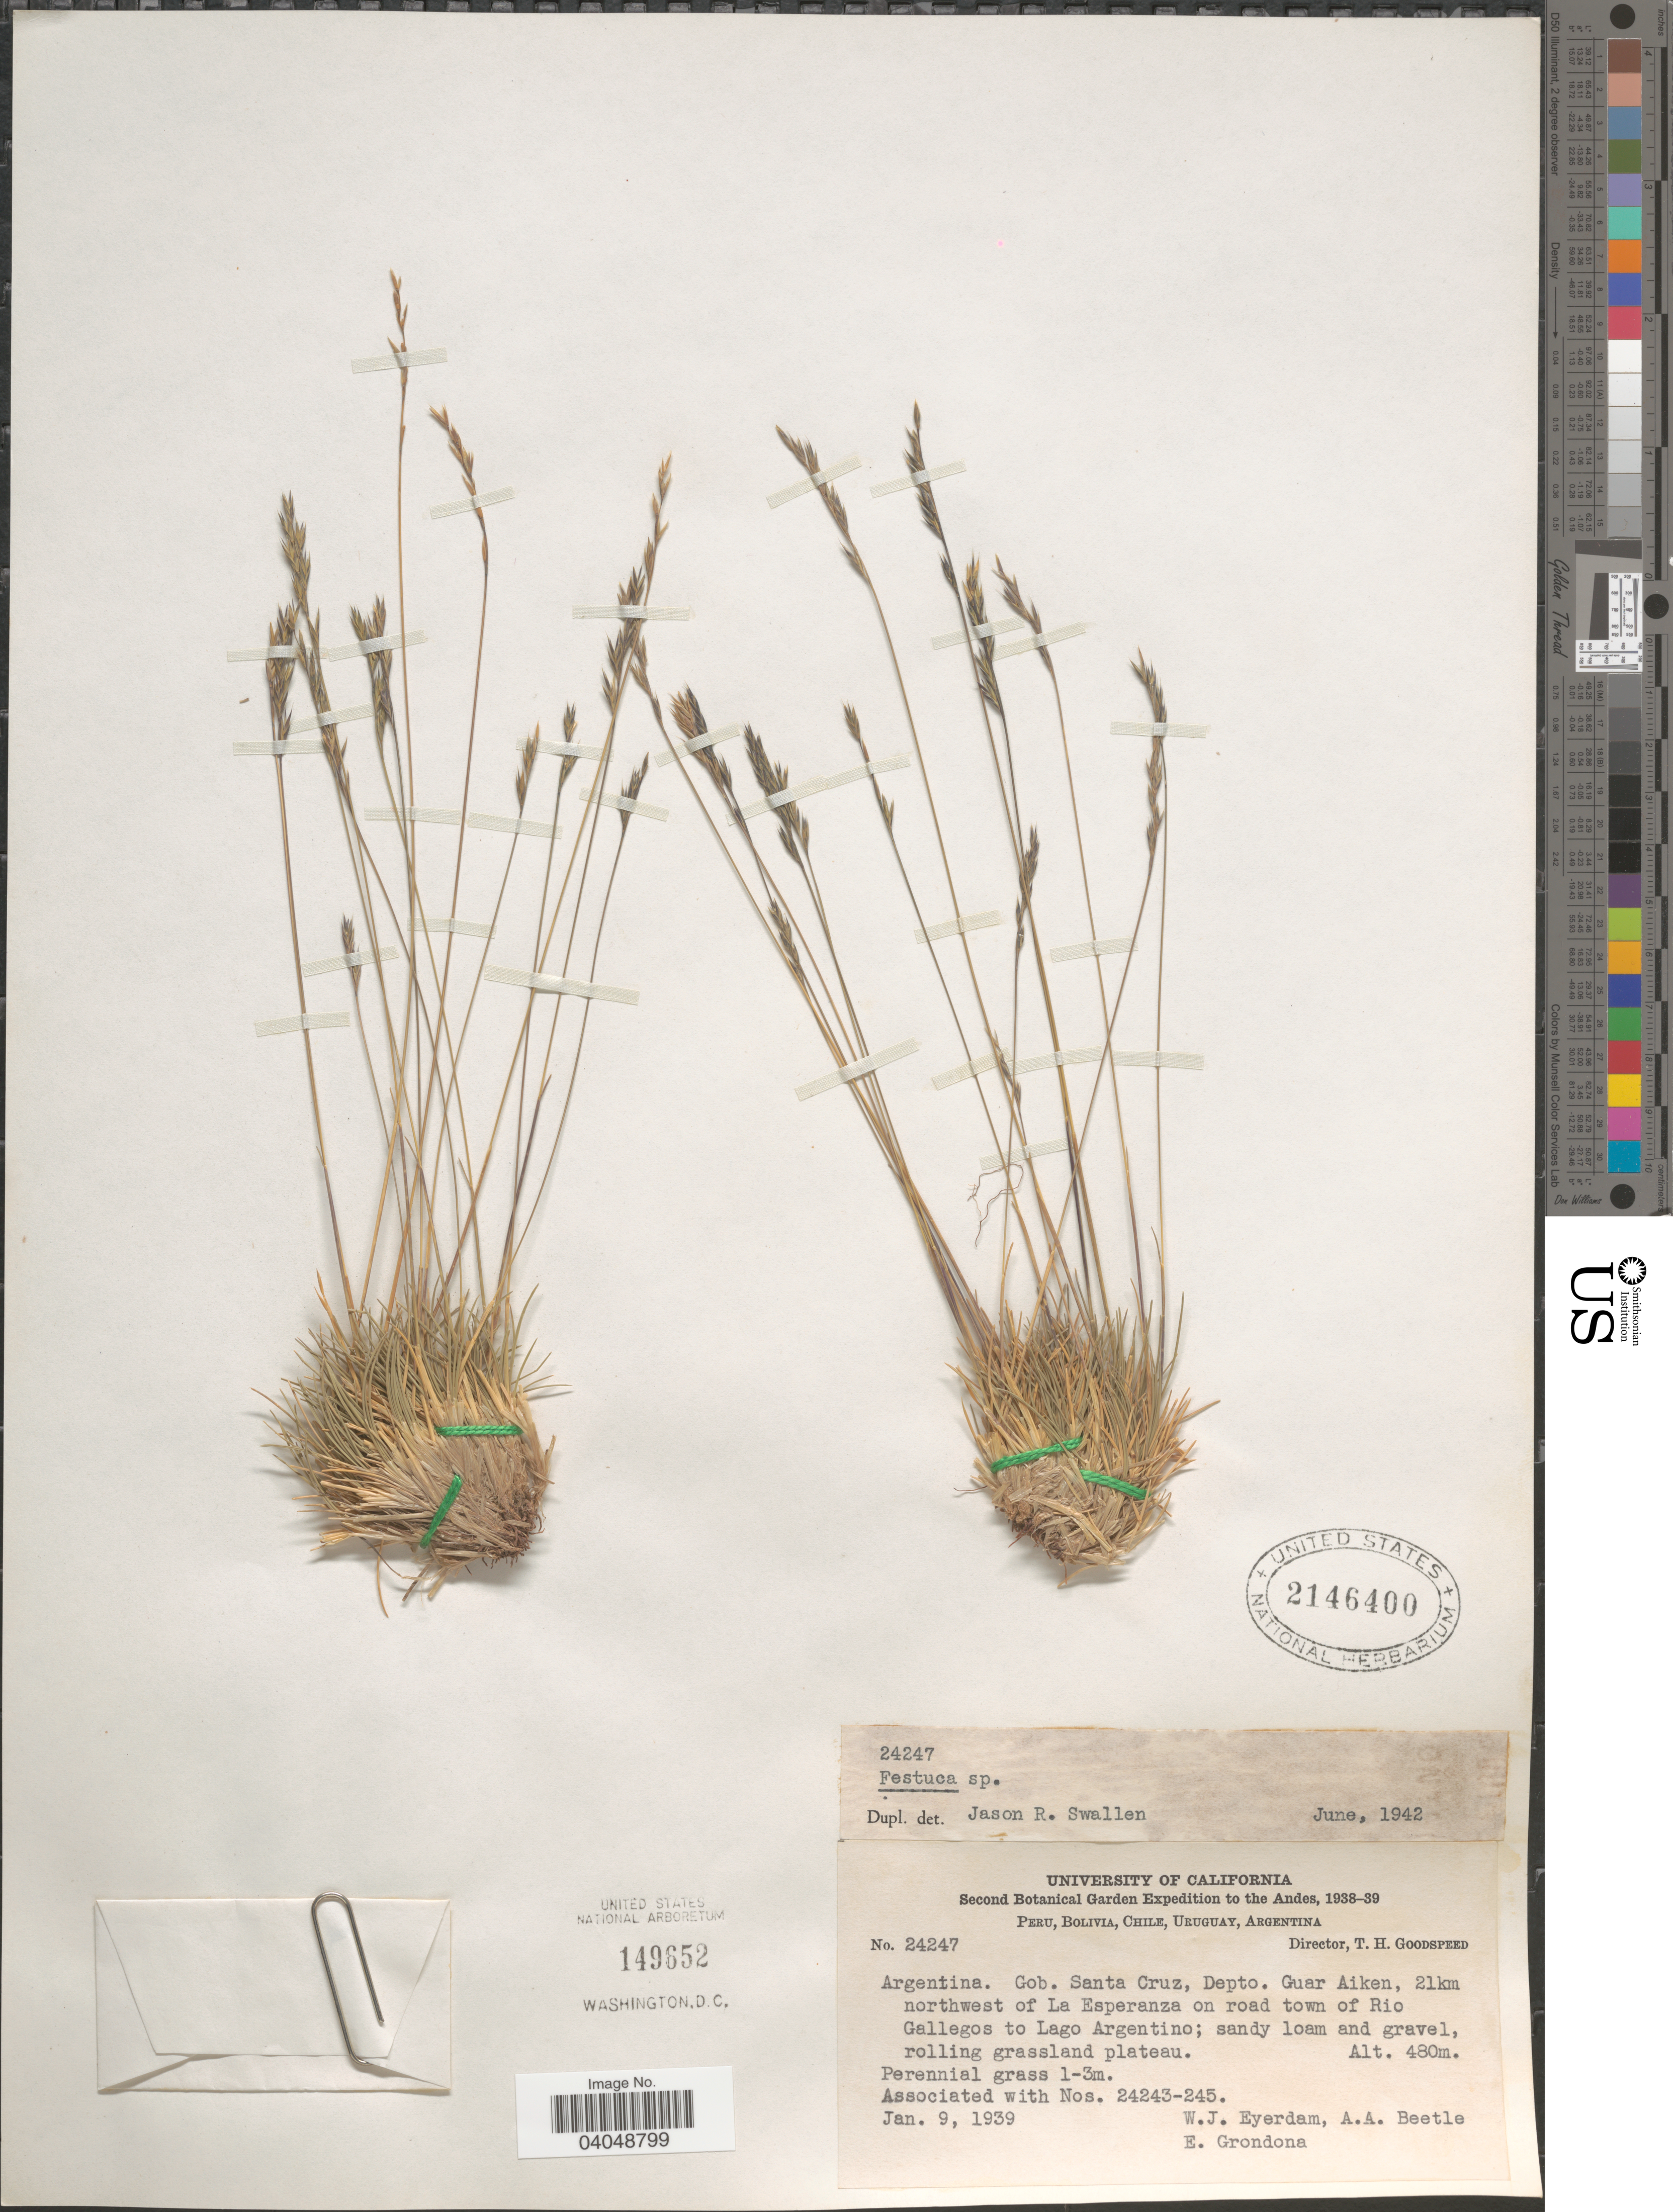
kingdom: Plantae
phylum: Tracheophyta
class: Liliopsida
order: Poales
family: Poaceae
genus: Festuca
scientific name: Festuca sp.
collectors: W. J. Eyerdam, A. A. Beetle & E. Grondona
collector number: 24247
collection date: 1939-01-09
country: Argentina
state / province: Santa Cruz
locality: The Andes. Gob. Santa Cruz, Depto. Guar Aiken, 21km northwest of La Esperanza on road town of Rio Gallegos to Lago Argentino.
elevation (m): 480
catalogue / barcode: US 2146400